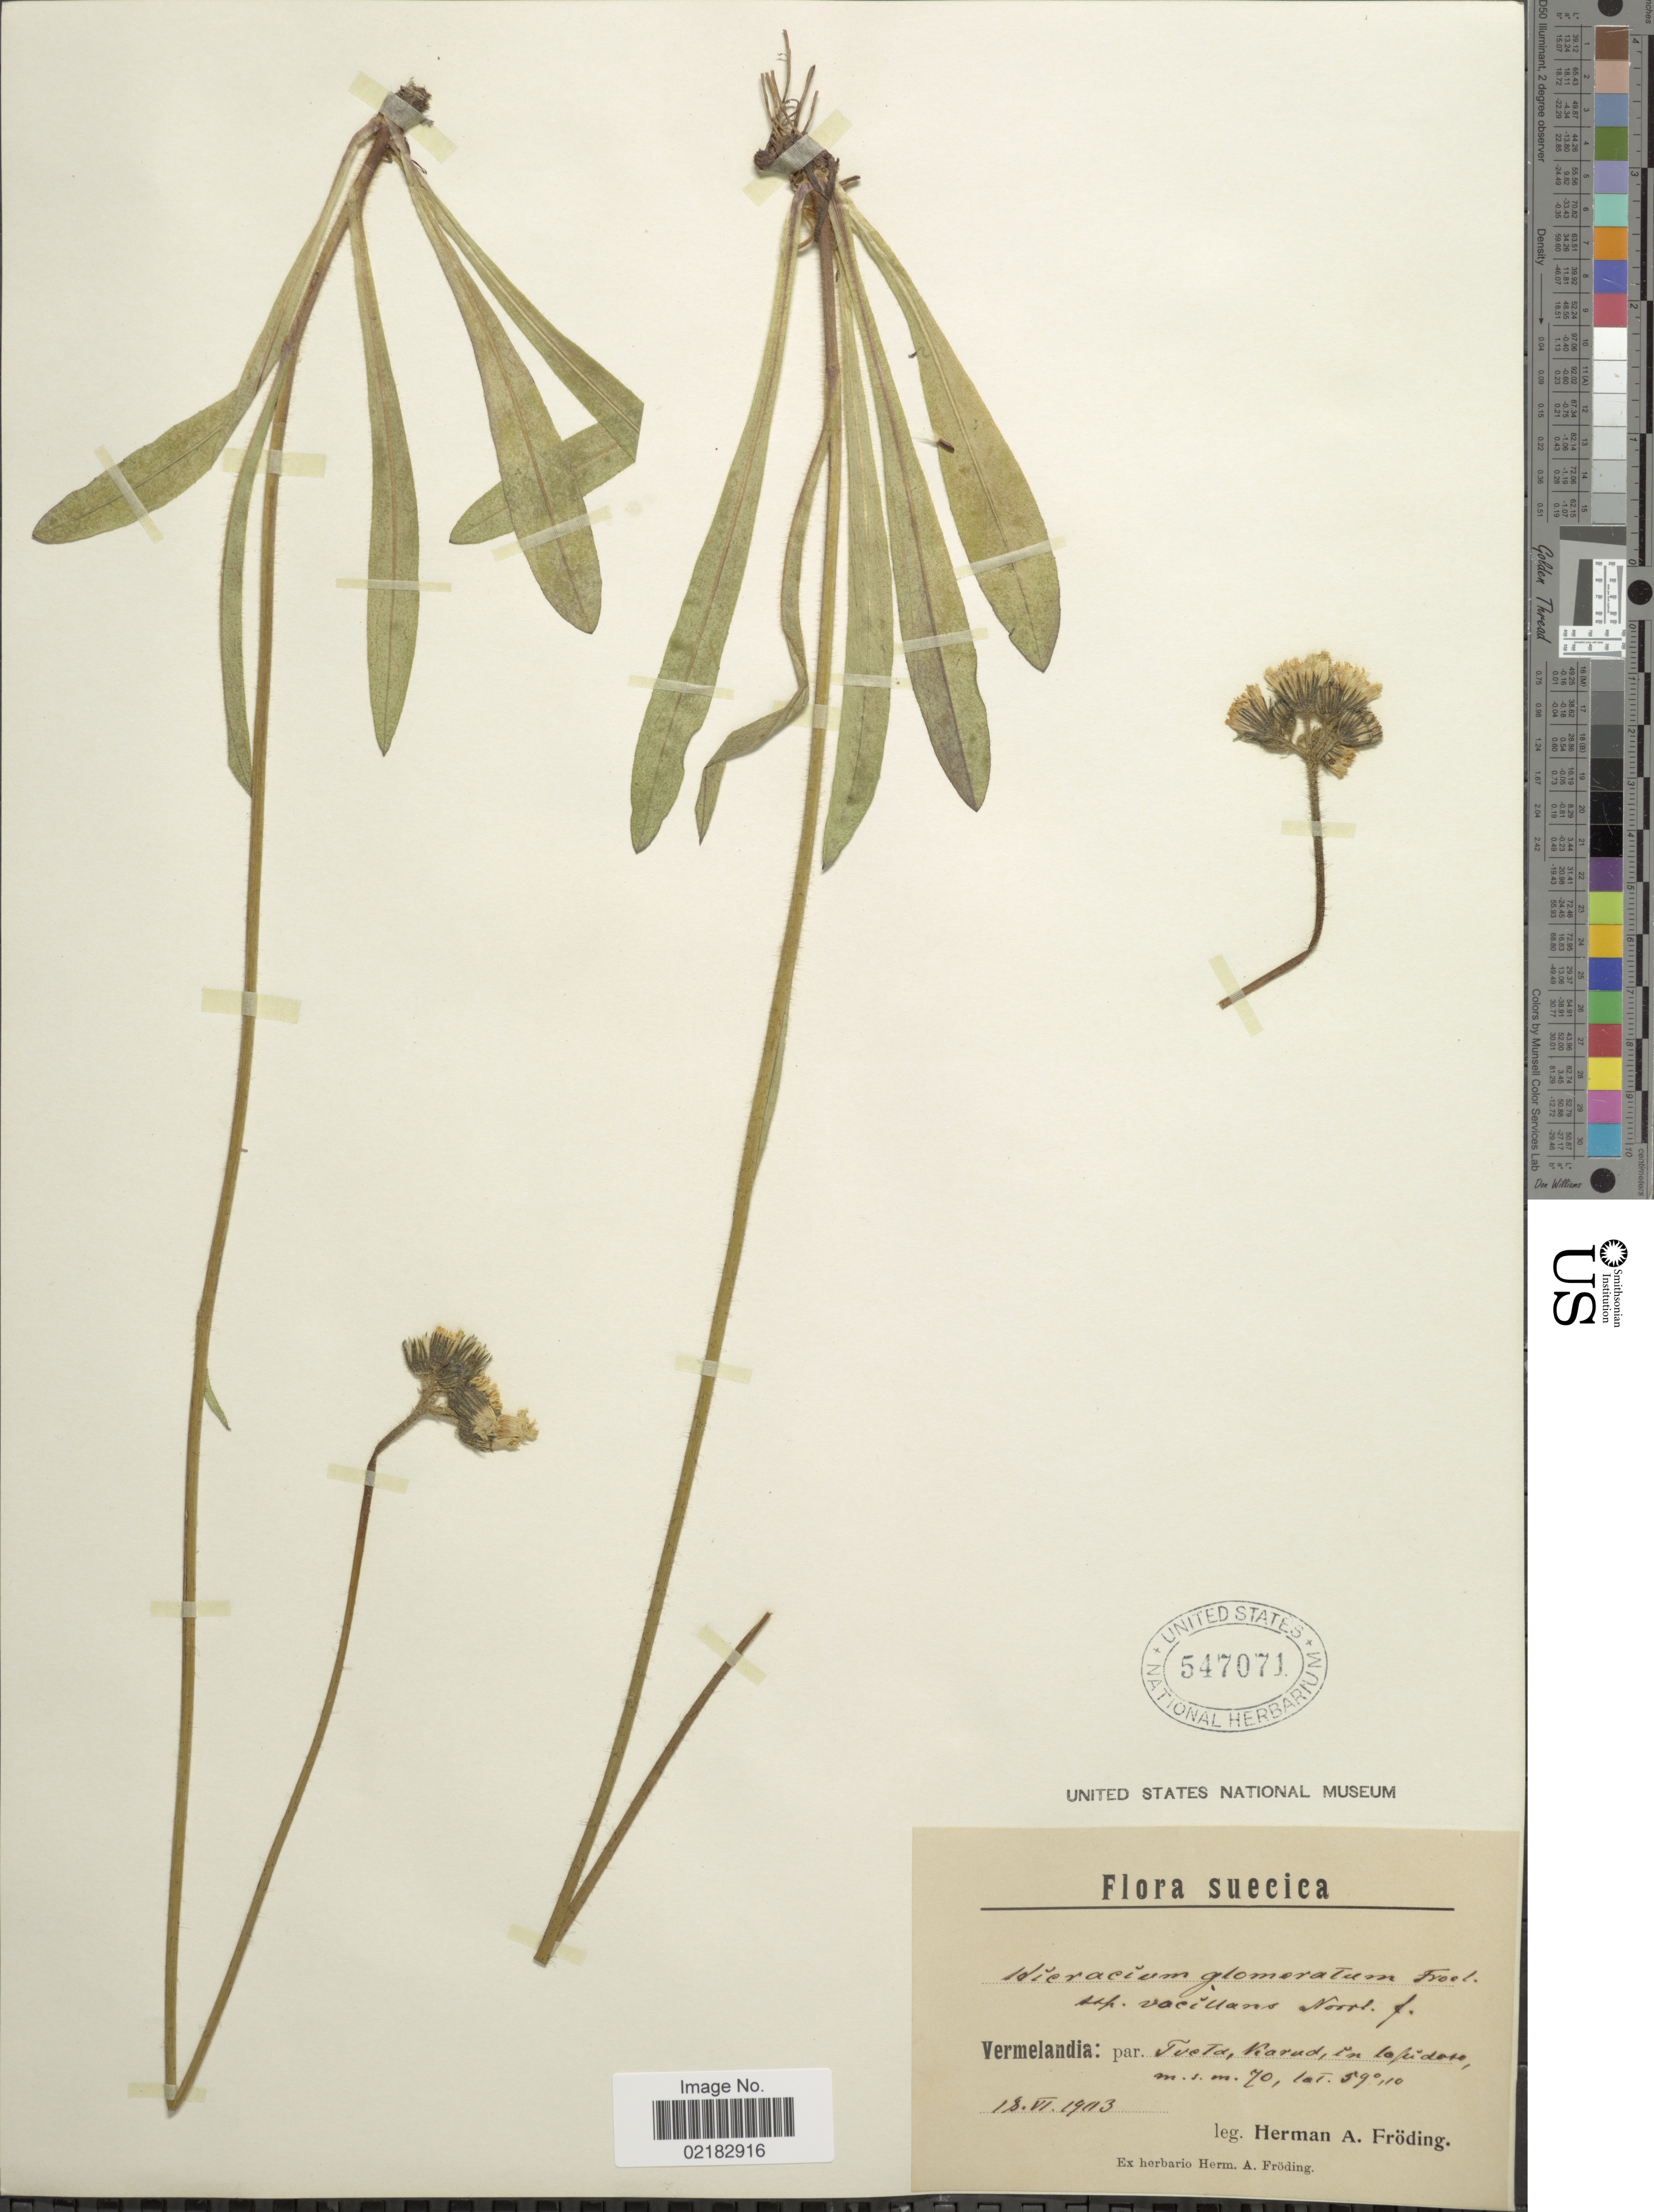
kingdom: Plantae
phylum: Tracheophyta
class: Magnoliopsida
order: Asterales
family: Asteraceae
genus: Pilosella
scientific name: Pilosella glomerata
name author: (Froel.) Fr.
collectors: H. Froding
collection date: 1903-06-18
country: Sweden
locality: Suecia, Vermelandia par Tveta, Karud, sn Lofudoso. [interpreted]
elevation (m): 70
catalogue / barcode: US 547071